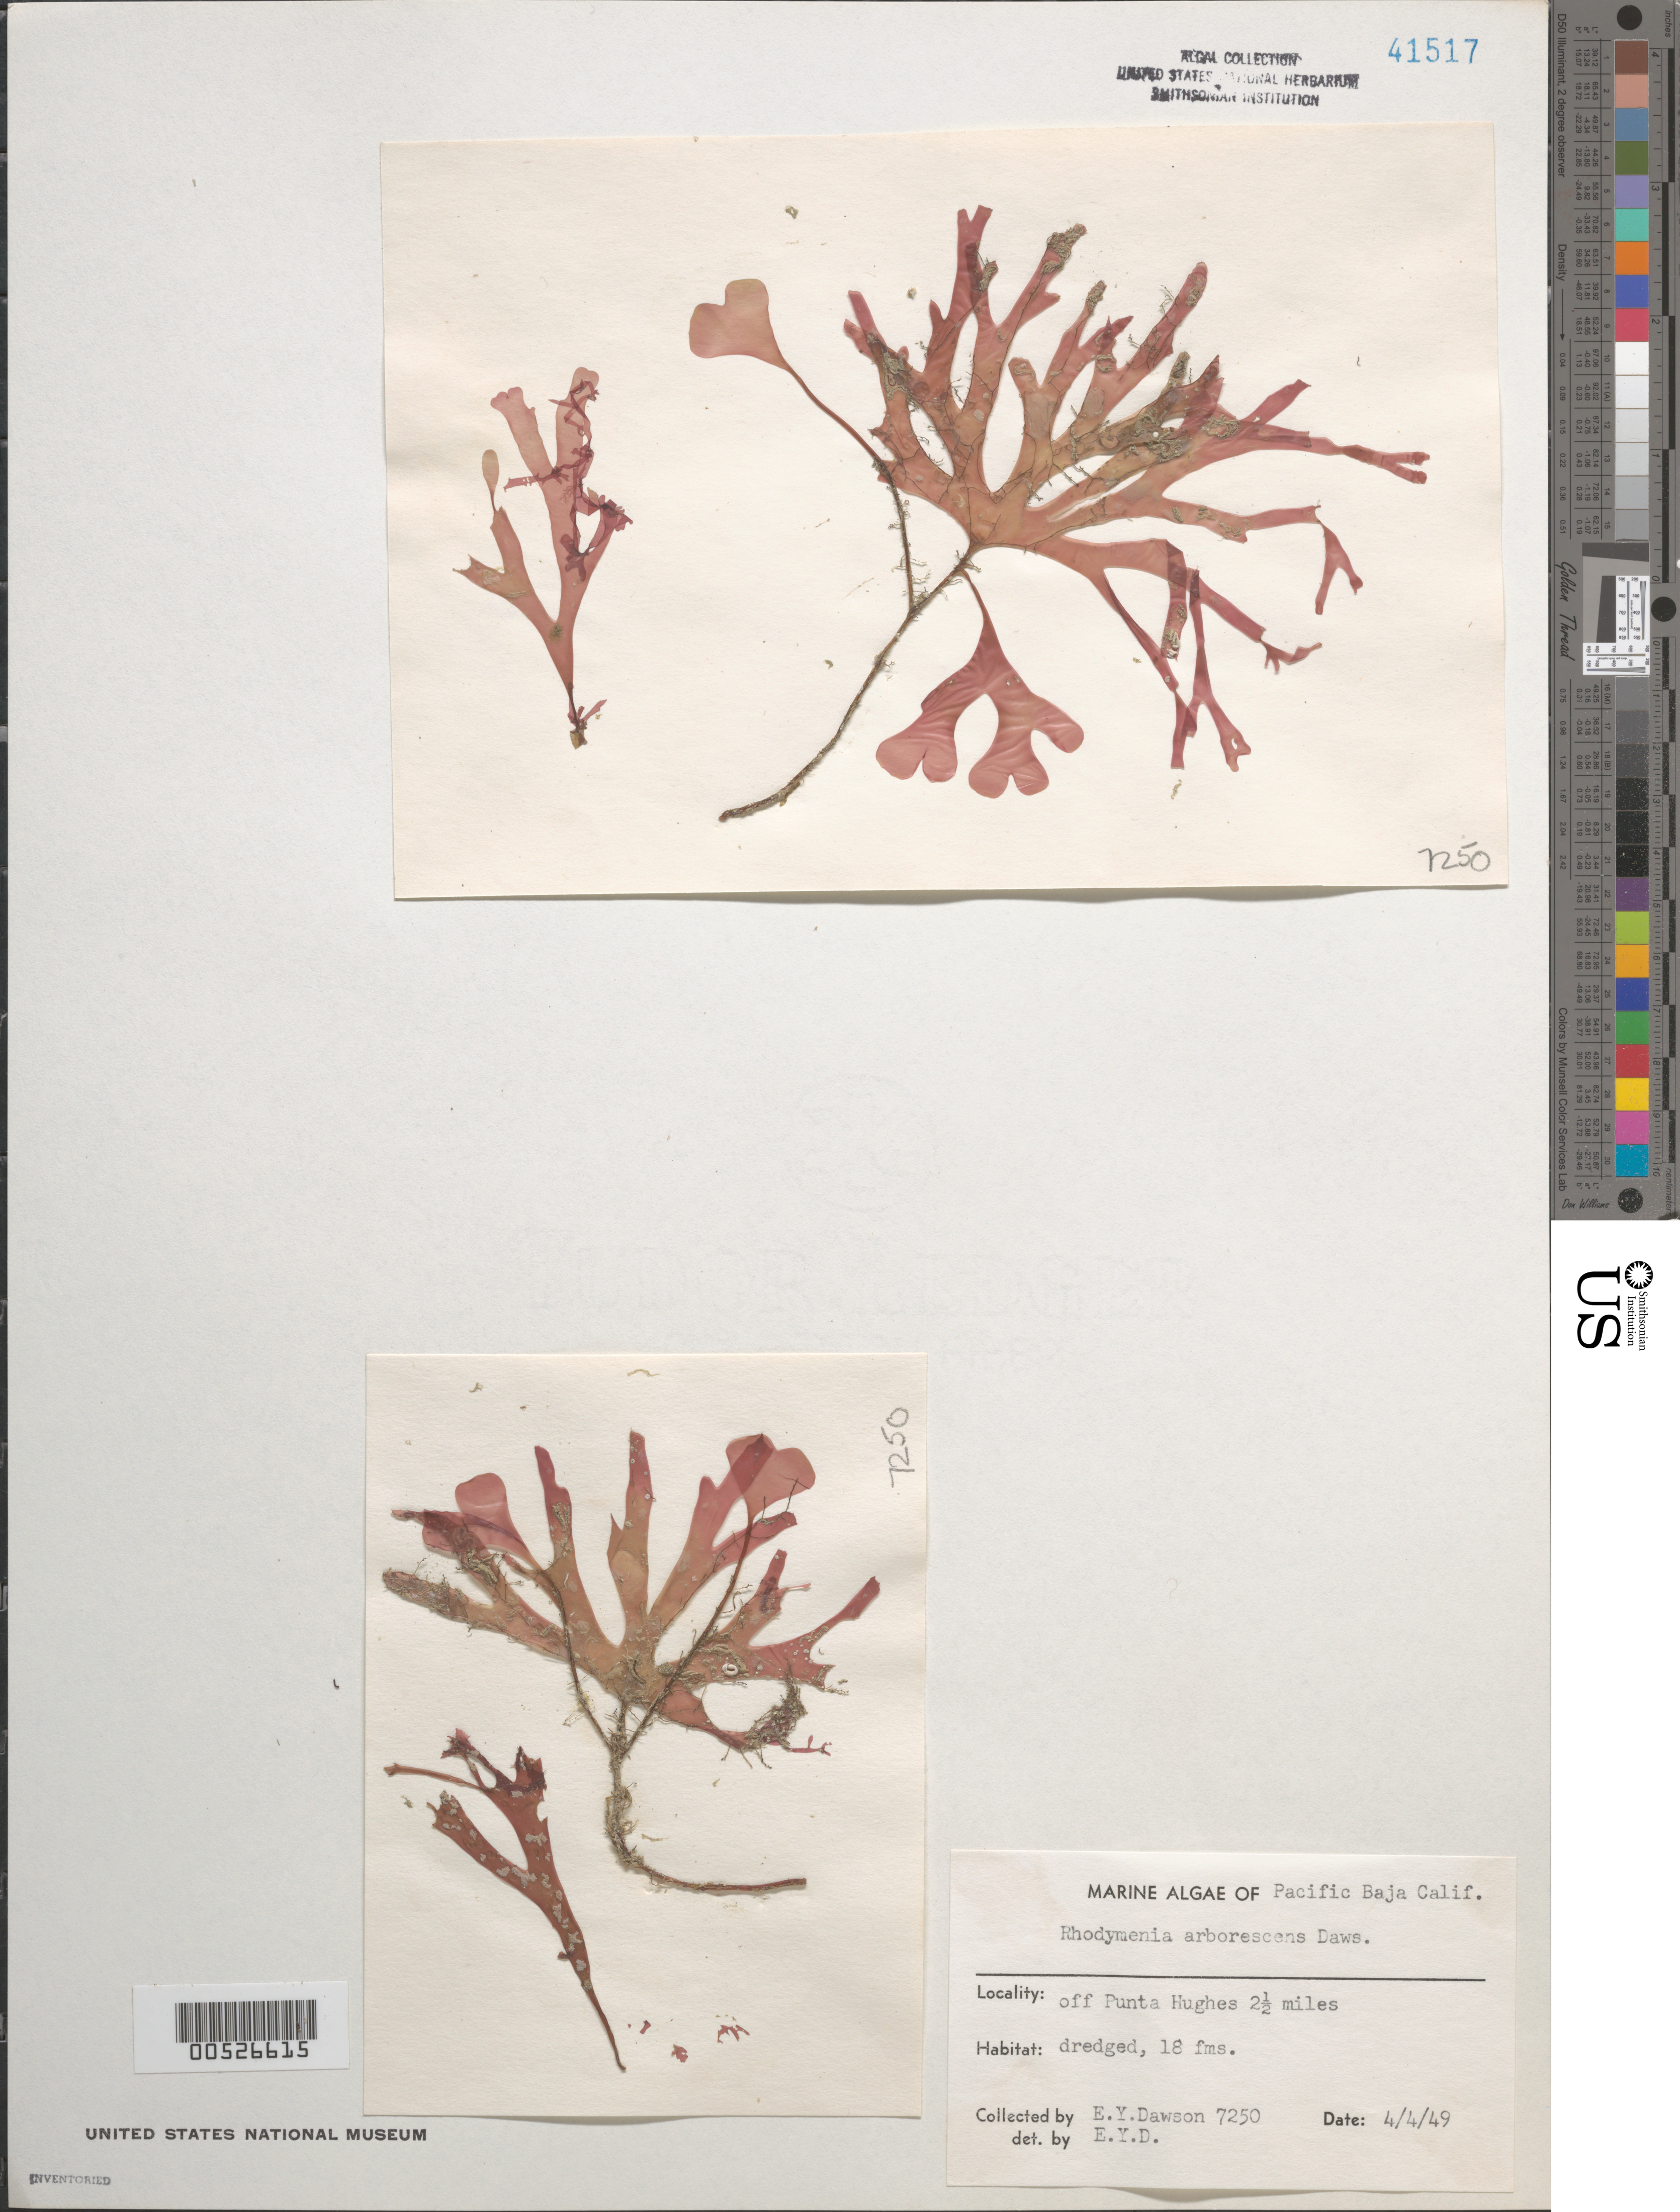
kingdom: Plantae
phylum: Rhodophyta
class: Florideophyceae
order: Rhodymeniales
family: Rhodymeniaceae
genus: Rhodymenia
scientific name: Rhodymenia arborescens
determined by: Dawson, E. Y.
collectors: E. Y. Dawson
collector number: EYD 7250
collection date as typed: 04 Apr 1949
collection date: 1949-04-04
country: Mexico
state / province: Baja California Sur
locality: Off Punta Hughes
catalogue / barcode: US 41517